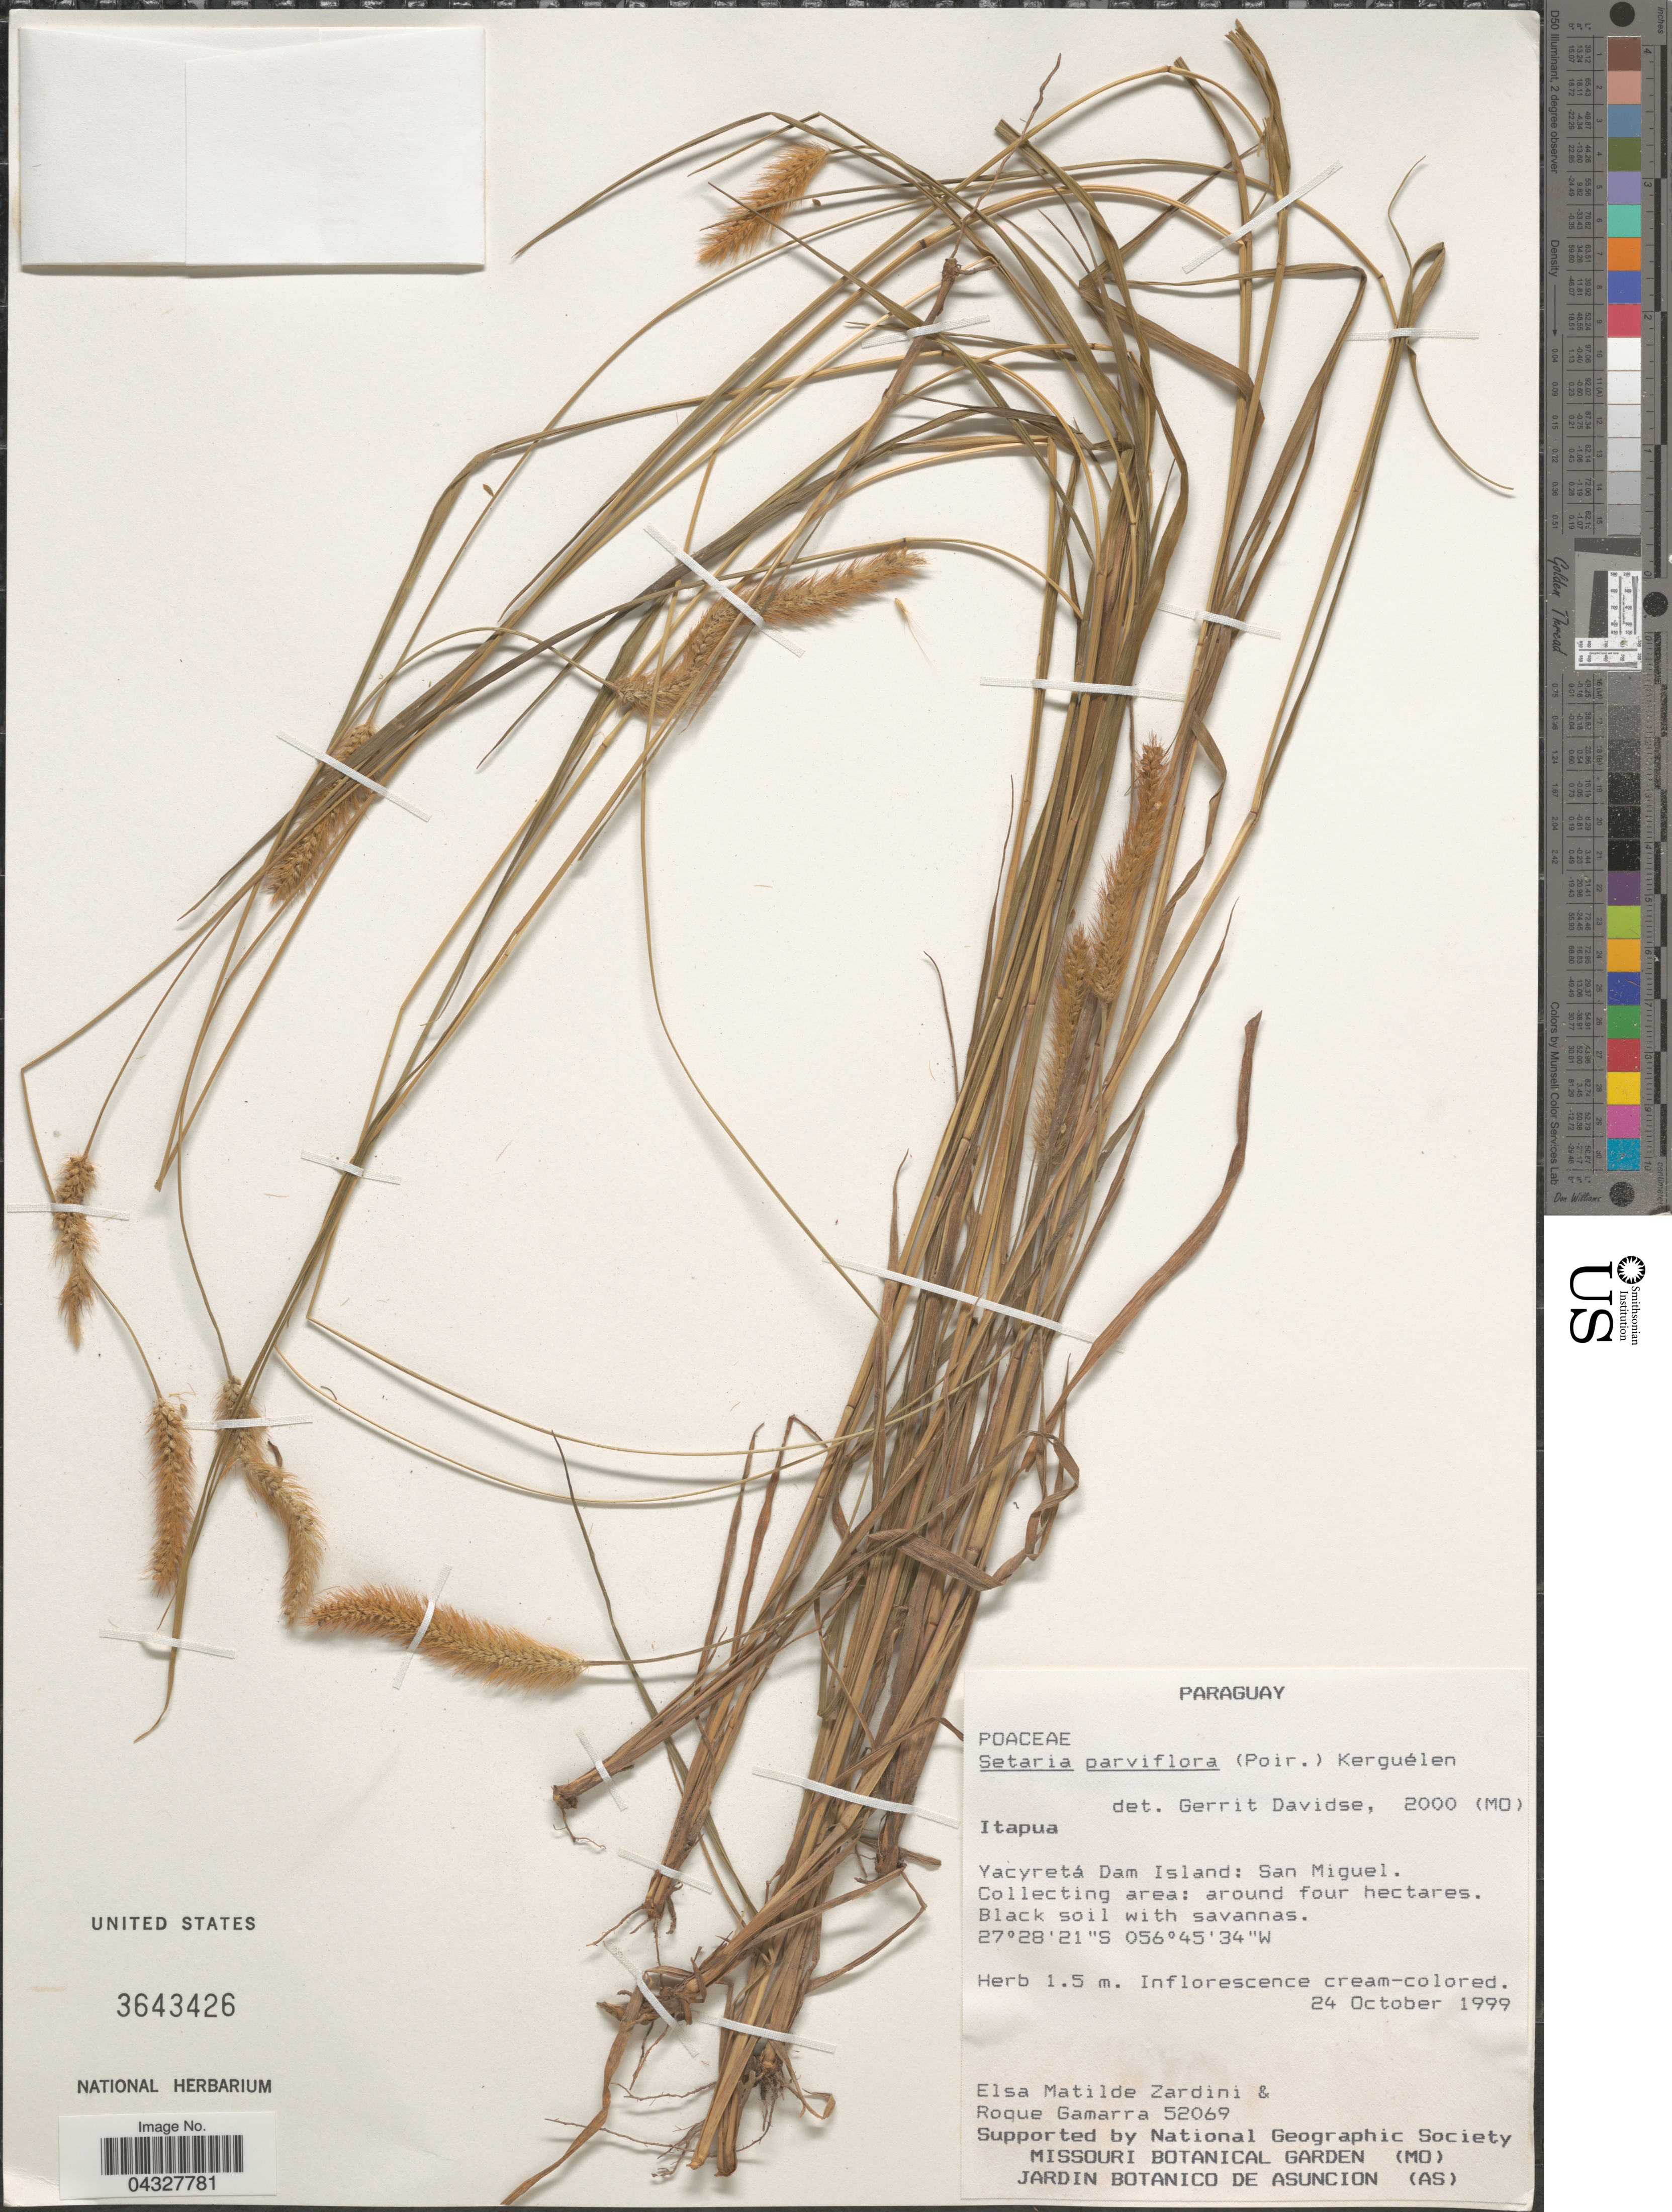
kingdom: Plantae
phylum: Tracheophyta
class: Liliopsida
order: Poales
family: Poaceae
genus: Setaria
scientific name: Setaria parviflora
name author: (Poir.) Kerguélen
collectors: E. M. Zardini & R. Gamarra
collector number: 52069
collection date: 1999-10-24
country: Paraguay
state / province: Itapua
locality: Yacyretá Dam Island: San Miguel. Collecting area: around four hectares.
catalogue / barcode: US 3643426